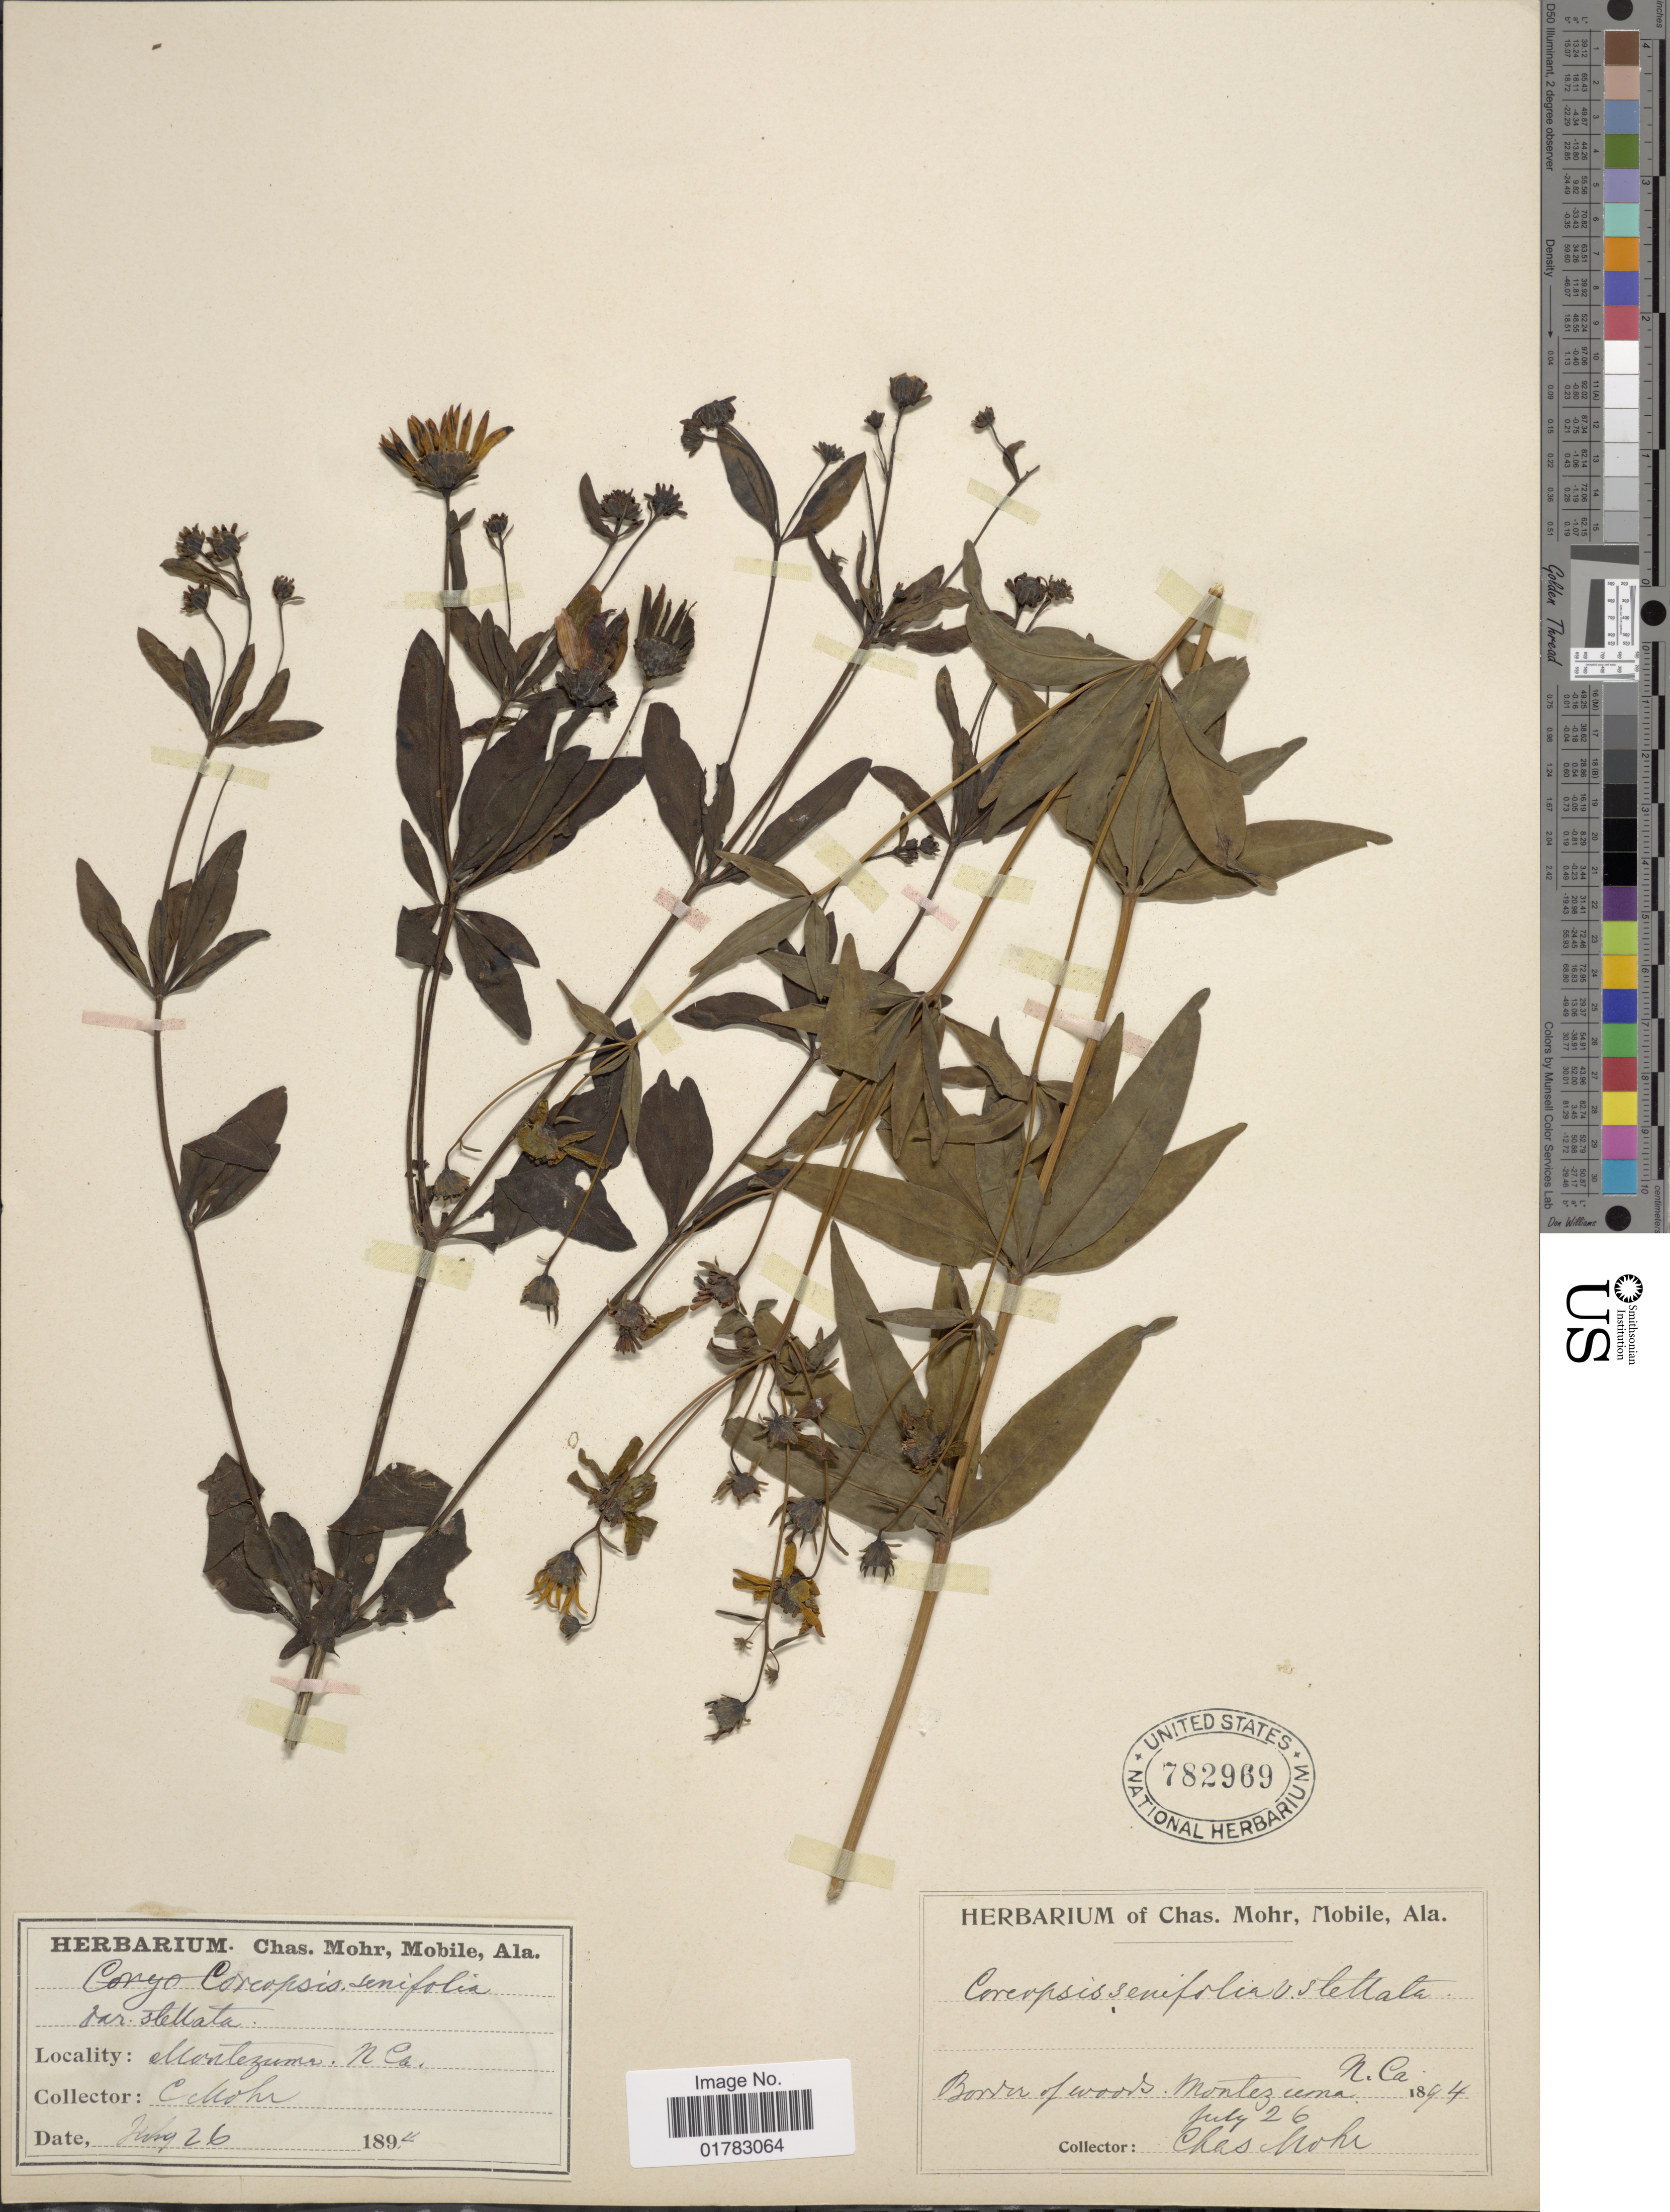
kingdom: Plantae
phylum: Tracheophyta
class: Magnoliopsida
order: Asterales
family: Asteraceae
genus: Coreopsis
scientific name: Coreopsis major var. stellata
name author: (Nutt.) Torr. & A. Gray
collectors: Mohr, C. T. (herbarium)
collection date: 1894-07-26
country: United States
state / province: North Carolina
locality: Border of woods, Montezuma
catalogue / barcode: US 782969